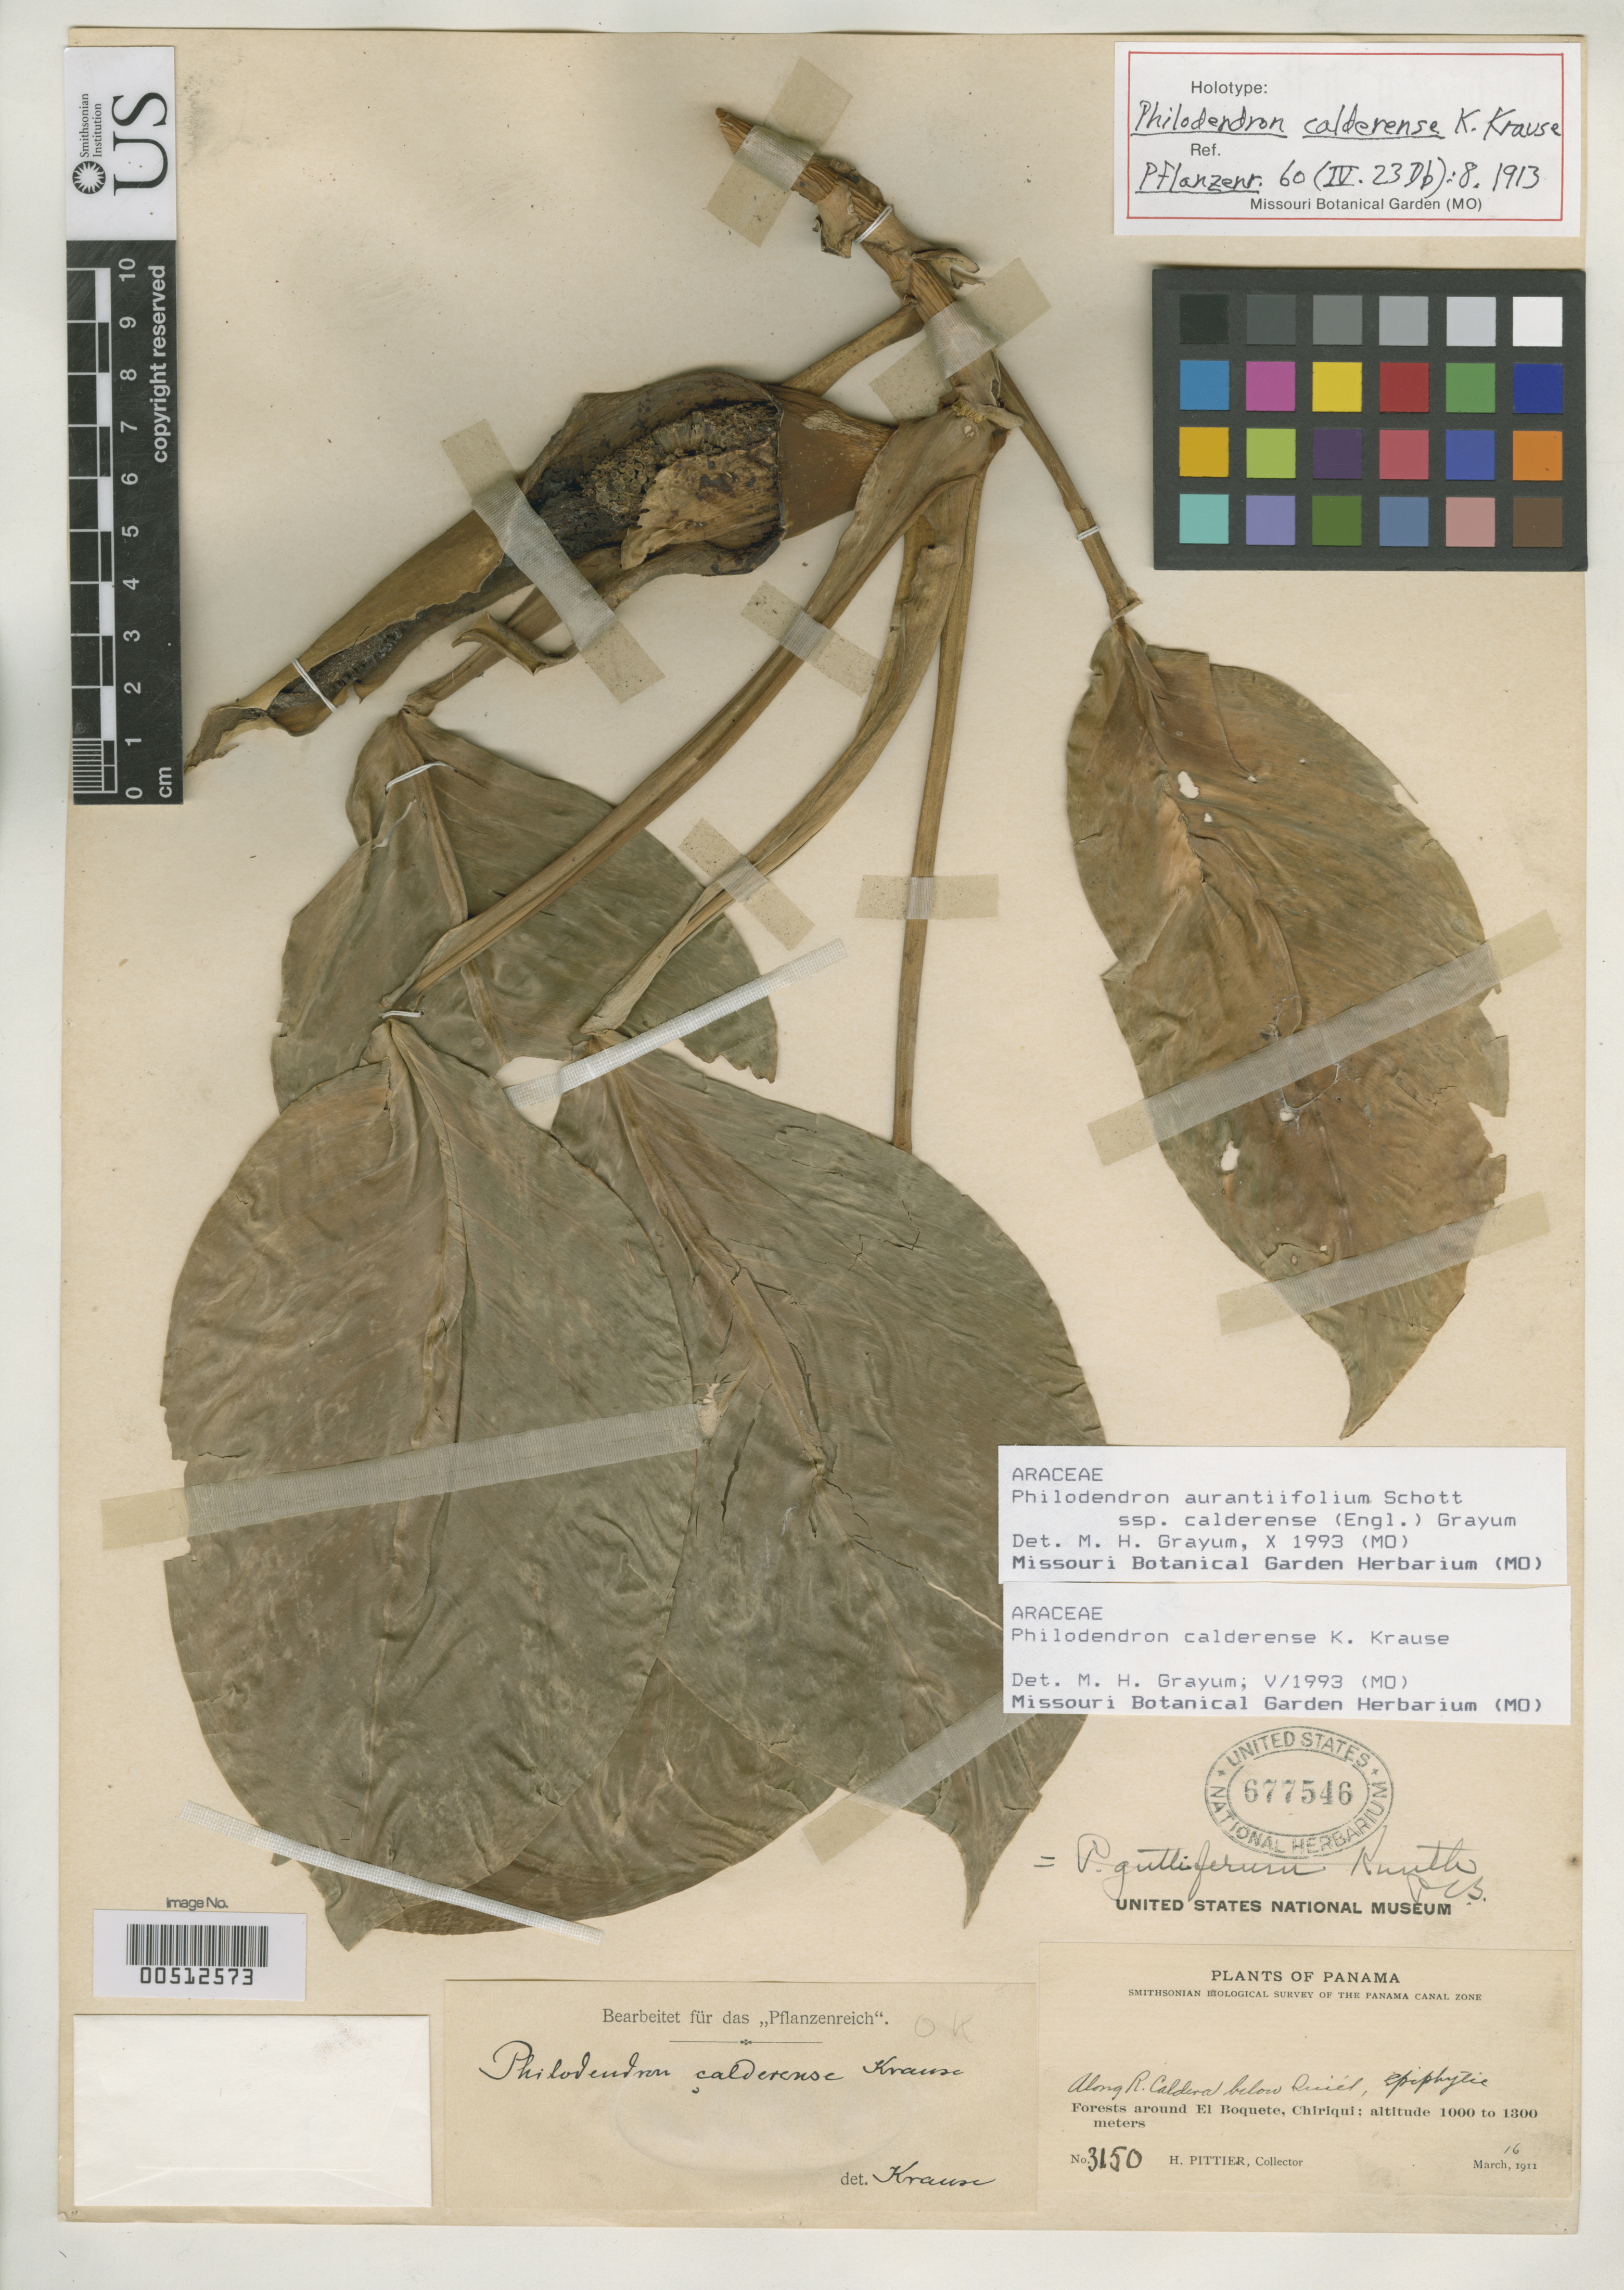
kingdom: Plantae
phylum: Tracheophyta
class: Liliopsida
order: Alismatales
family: Araceae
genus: Philodendron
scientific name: Philodendron calderense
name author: K. Krause in Engl.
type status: Holotype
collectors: H. F. Pittier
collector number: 3150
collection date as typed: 16 Mar 1911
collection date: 1911-03-16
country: Panama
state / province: Chiriquí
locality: Forests around El Boquete, along Rio Caldera.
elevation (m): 1000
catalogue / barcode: US 677546